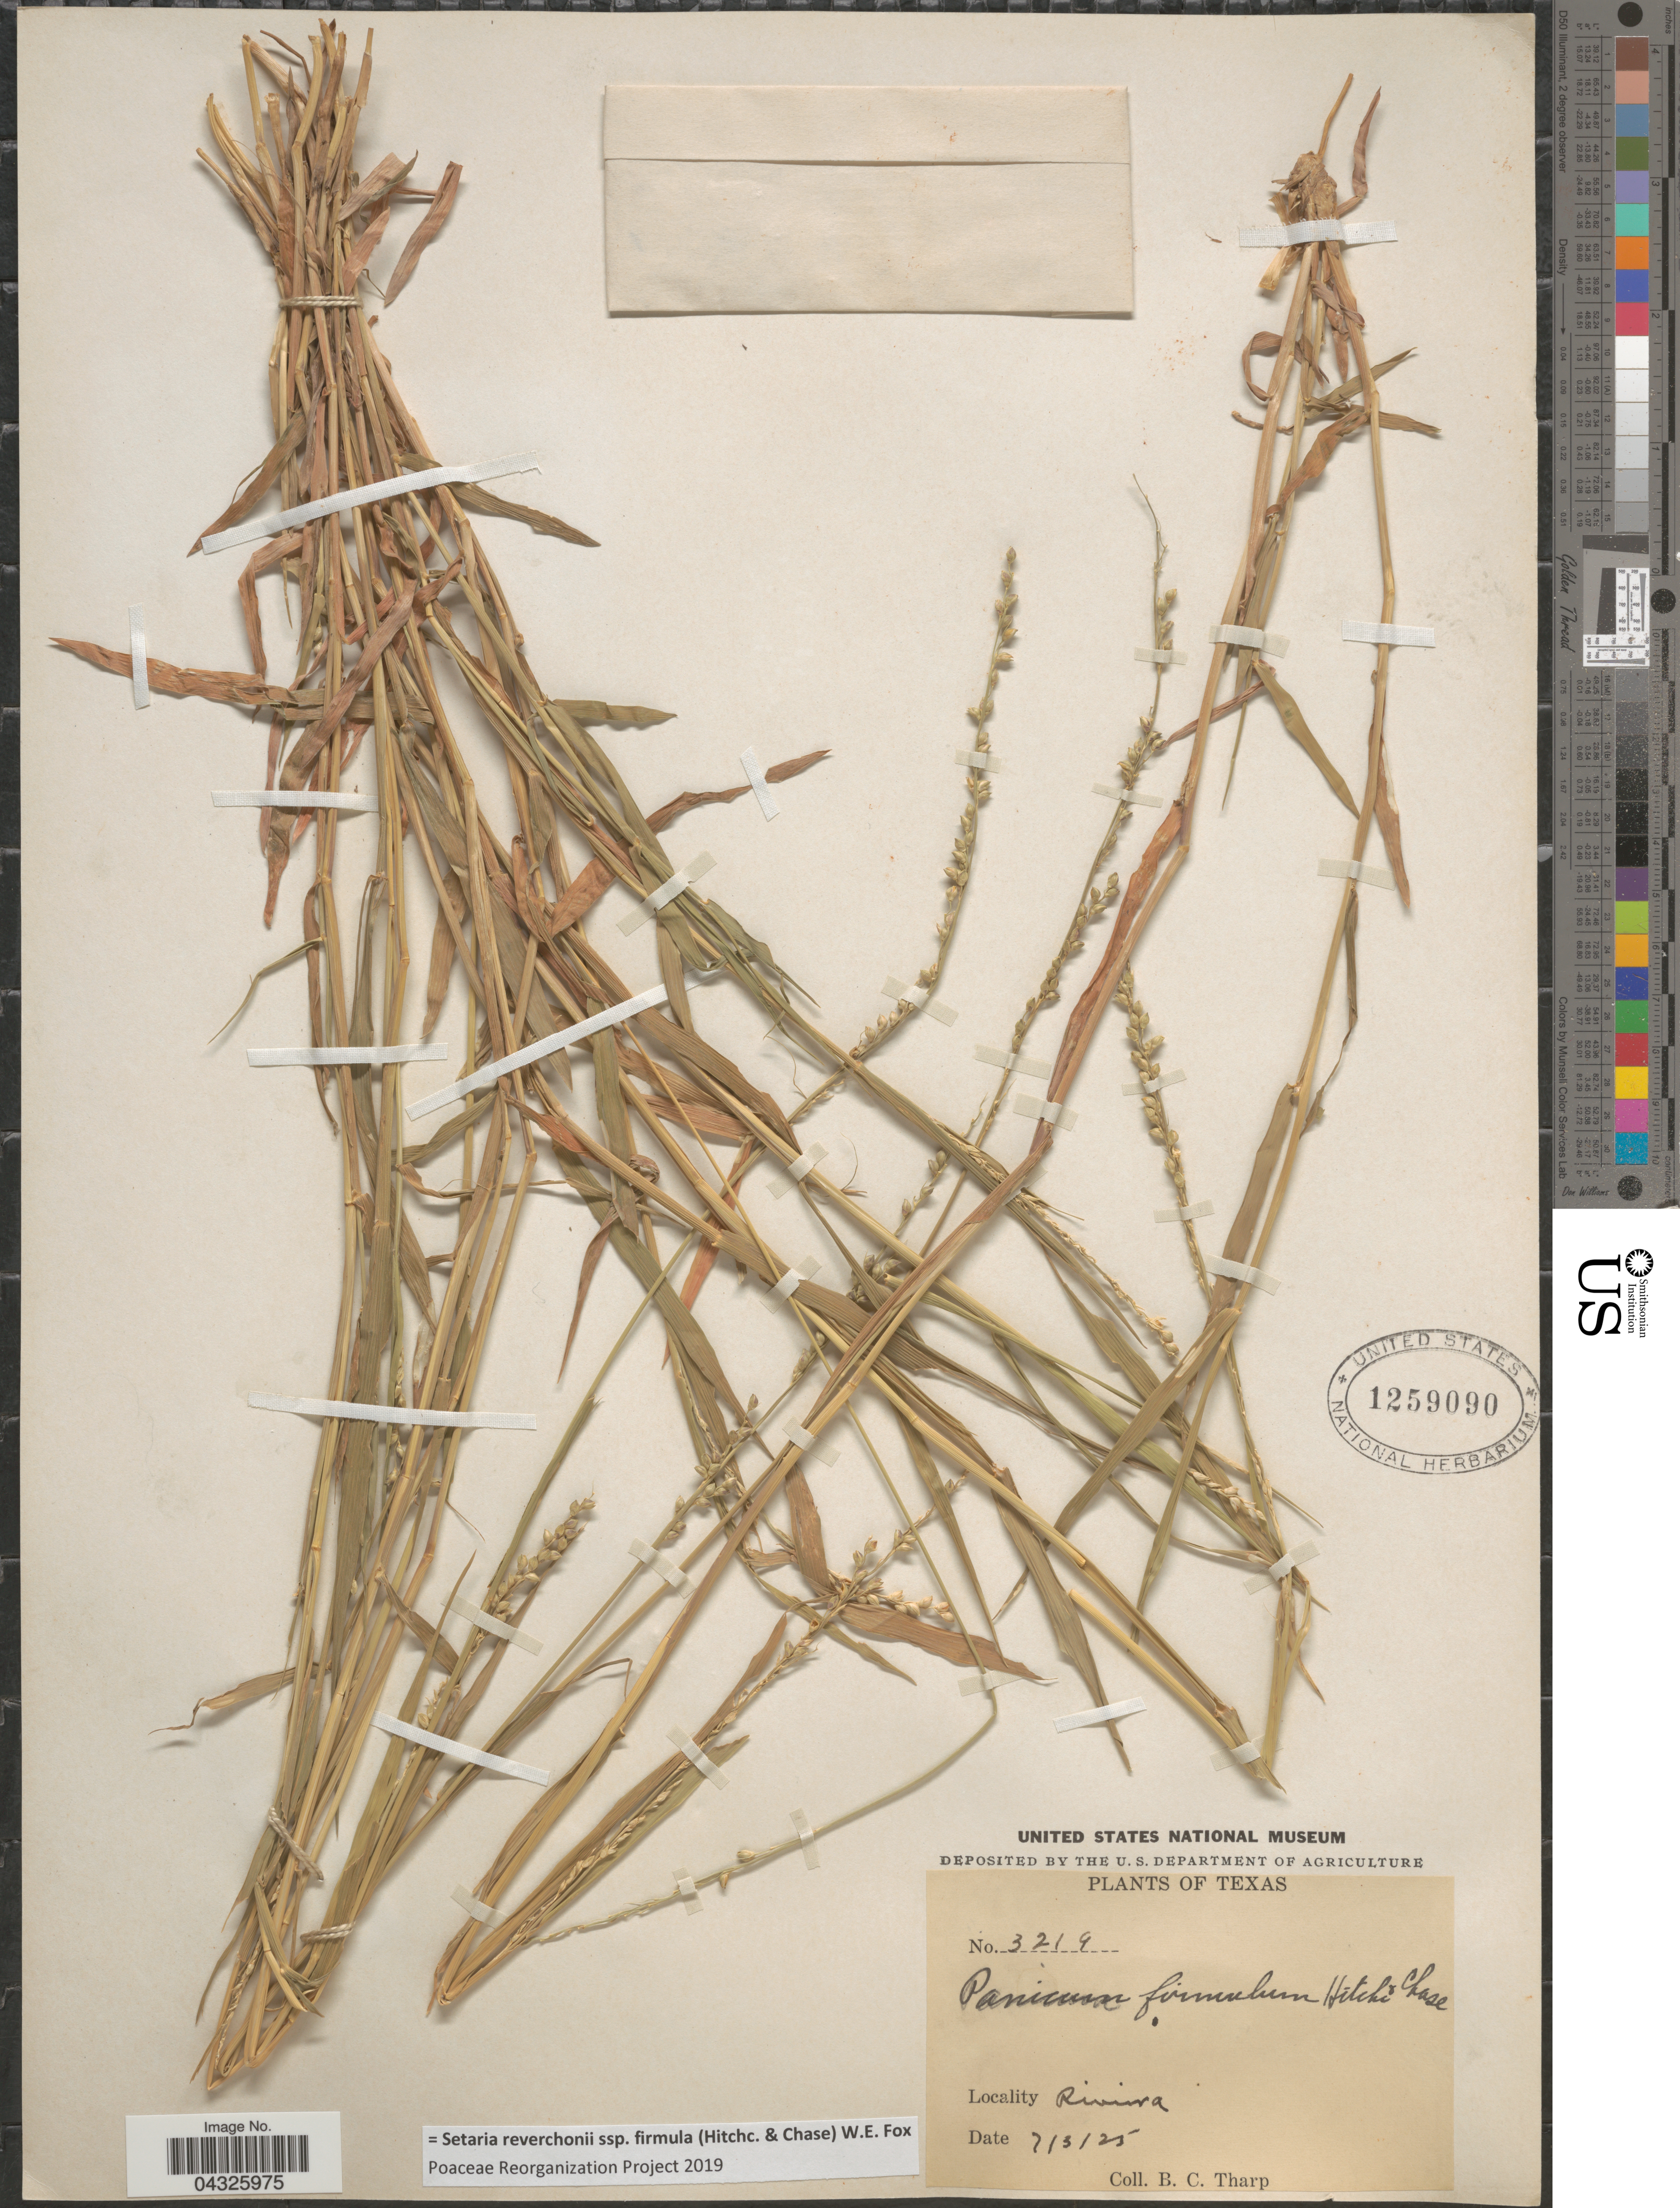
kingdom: Plantae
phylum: Tracheophyta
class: Liliopsida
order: Poales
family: Poaceae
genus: Setaria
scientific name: Setaria reverchonii subsp. firmula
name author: (Hitchc. & Chase) W.E. Fox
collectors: B. C. Tharp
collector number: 3214*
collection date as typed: Transcribed d/m/y: 3/7/25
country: United States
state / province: Texas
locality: Riviera.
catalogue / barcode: US 1259090